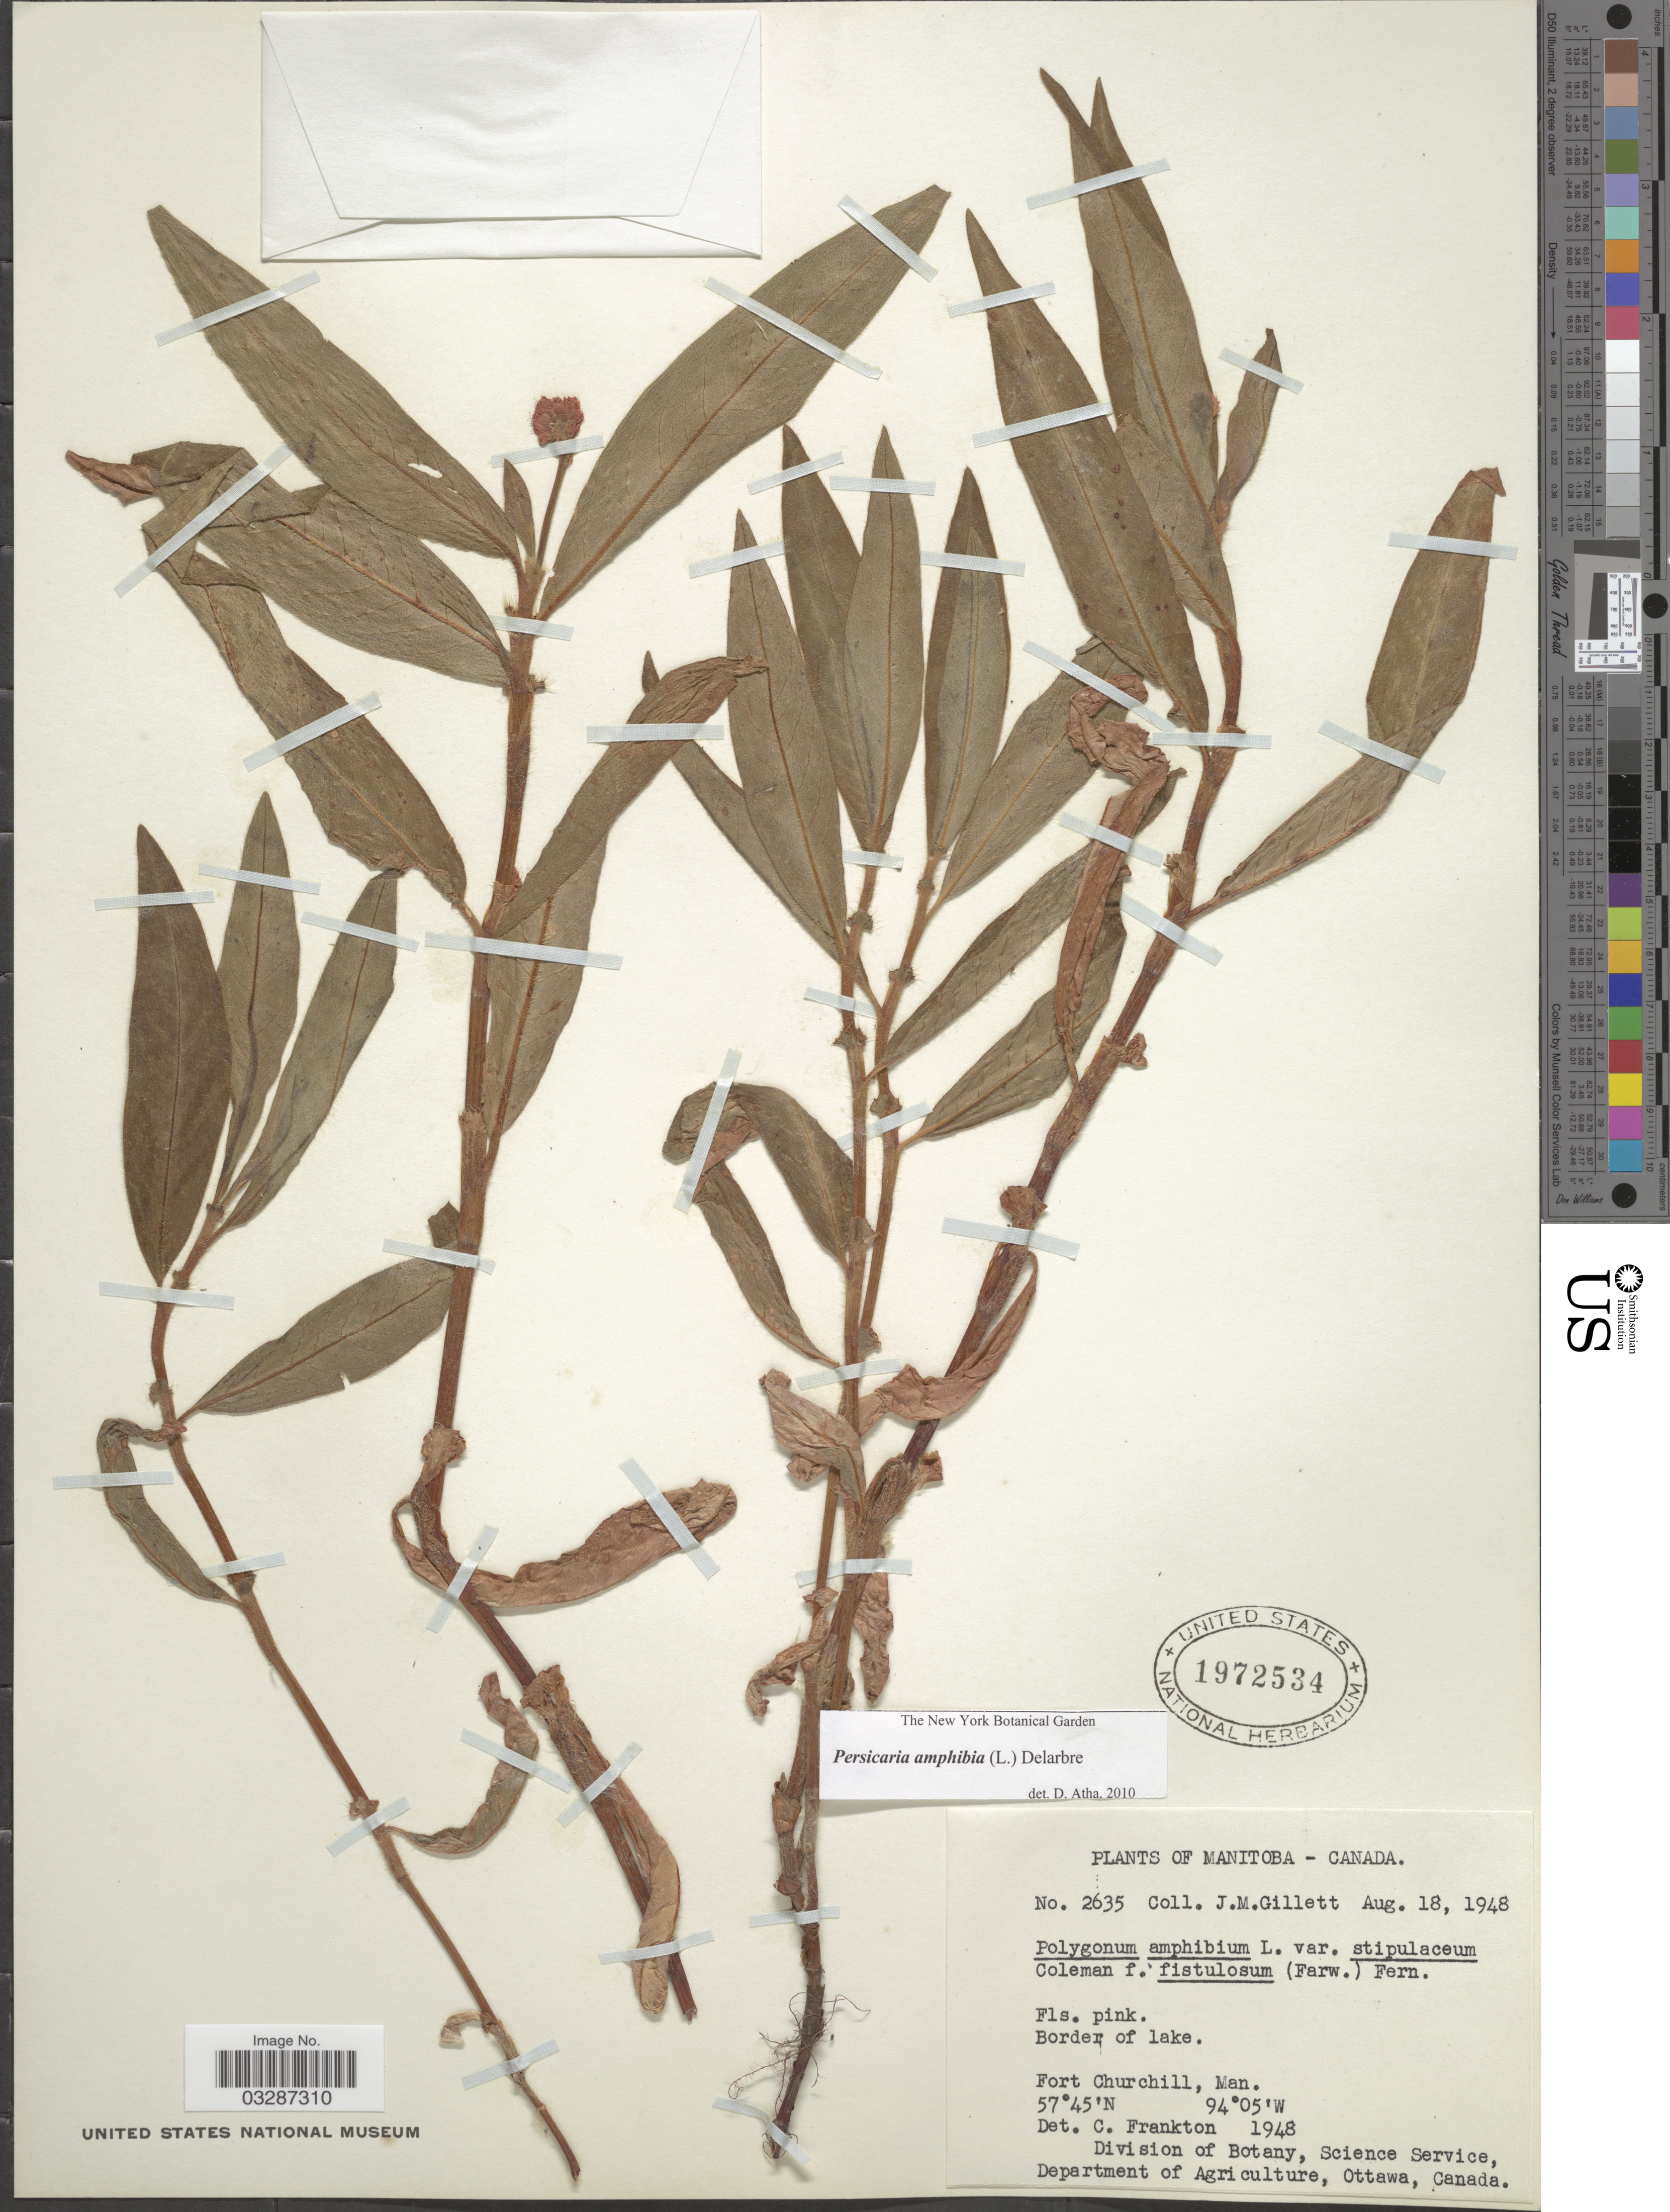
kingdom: Plantae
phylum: Tracheophyta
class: Magnoliopsida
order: Caryophyllales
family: Polygonaceae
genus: Persicaria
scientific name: Persicaria amphibia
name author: (L.) Delarbre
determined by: Atha, D. E.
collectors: J. M. Gillett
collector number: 2635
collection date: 1948-08-18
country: Canada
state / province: Manitoba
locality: Fort Churchill, Man.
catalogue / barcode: US 1972534